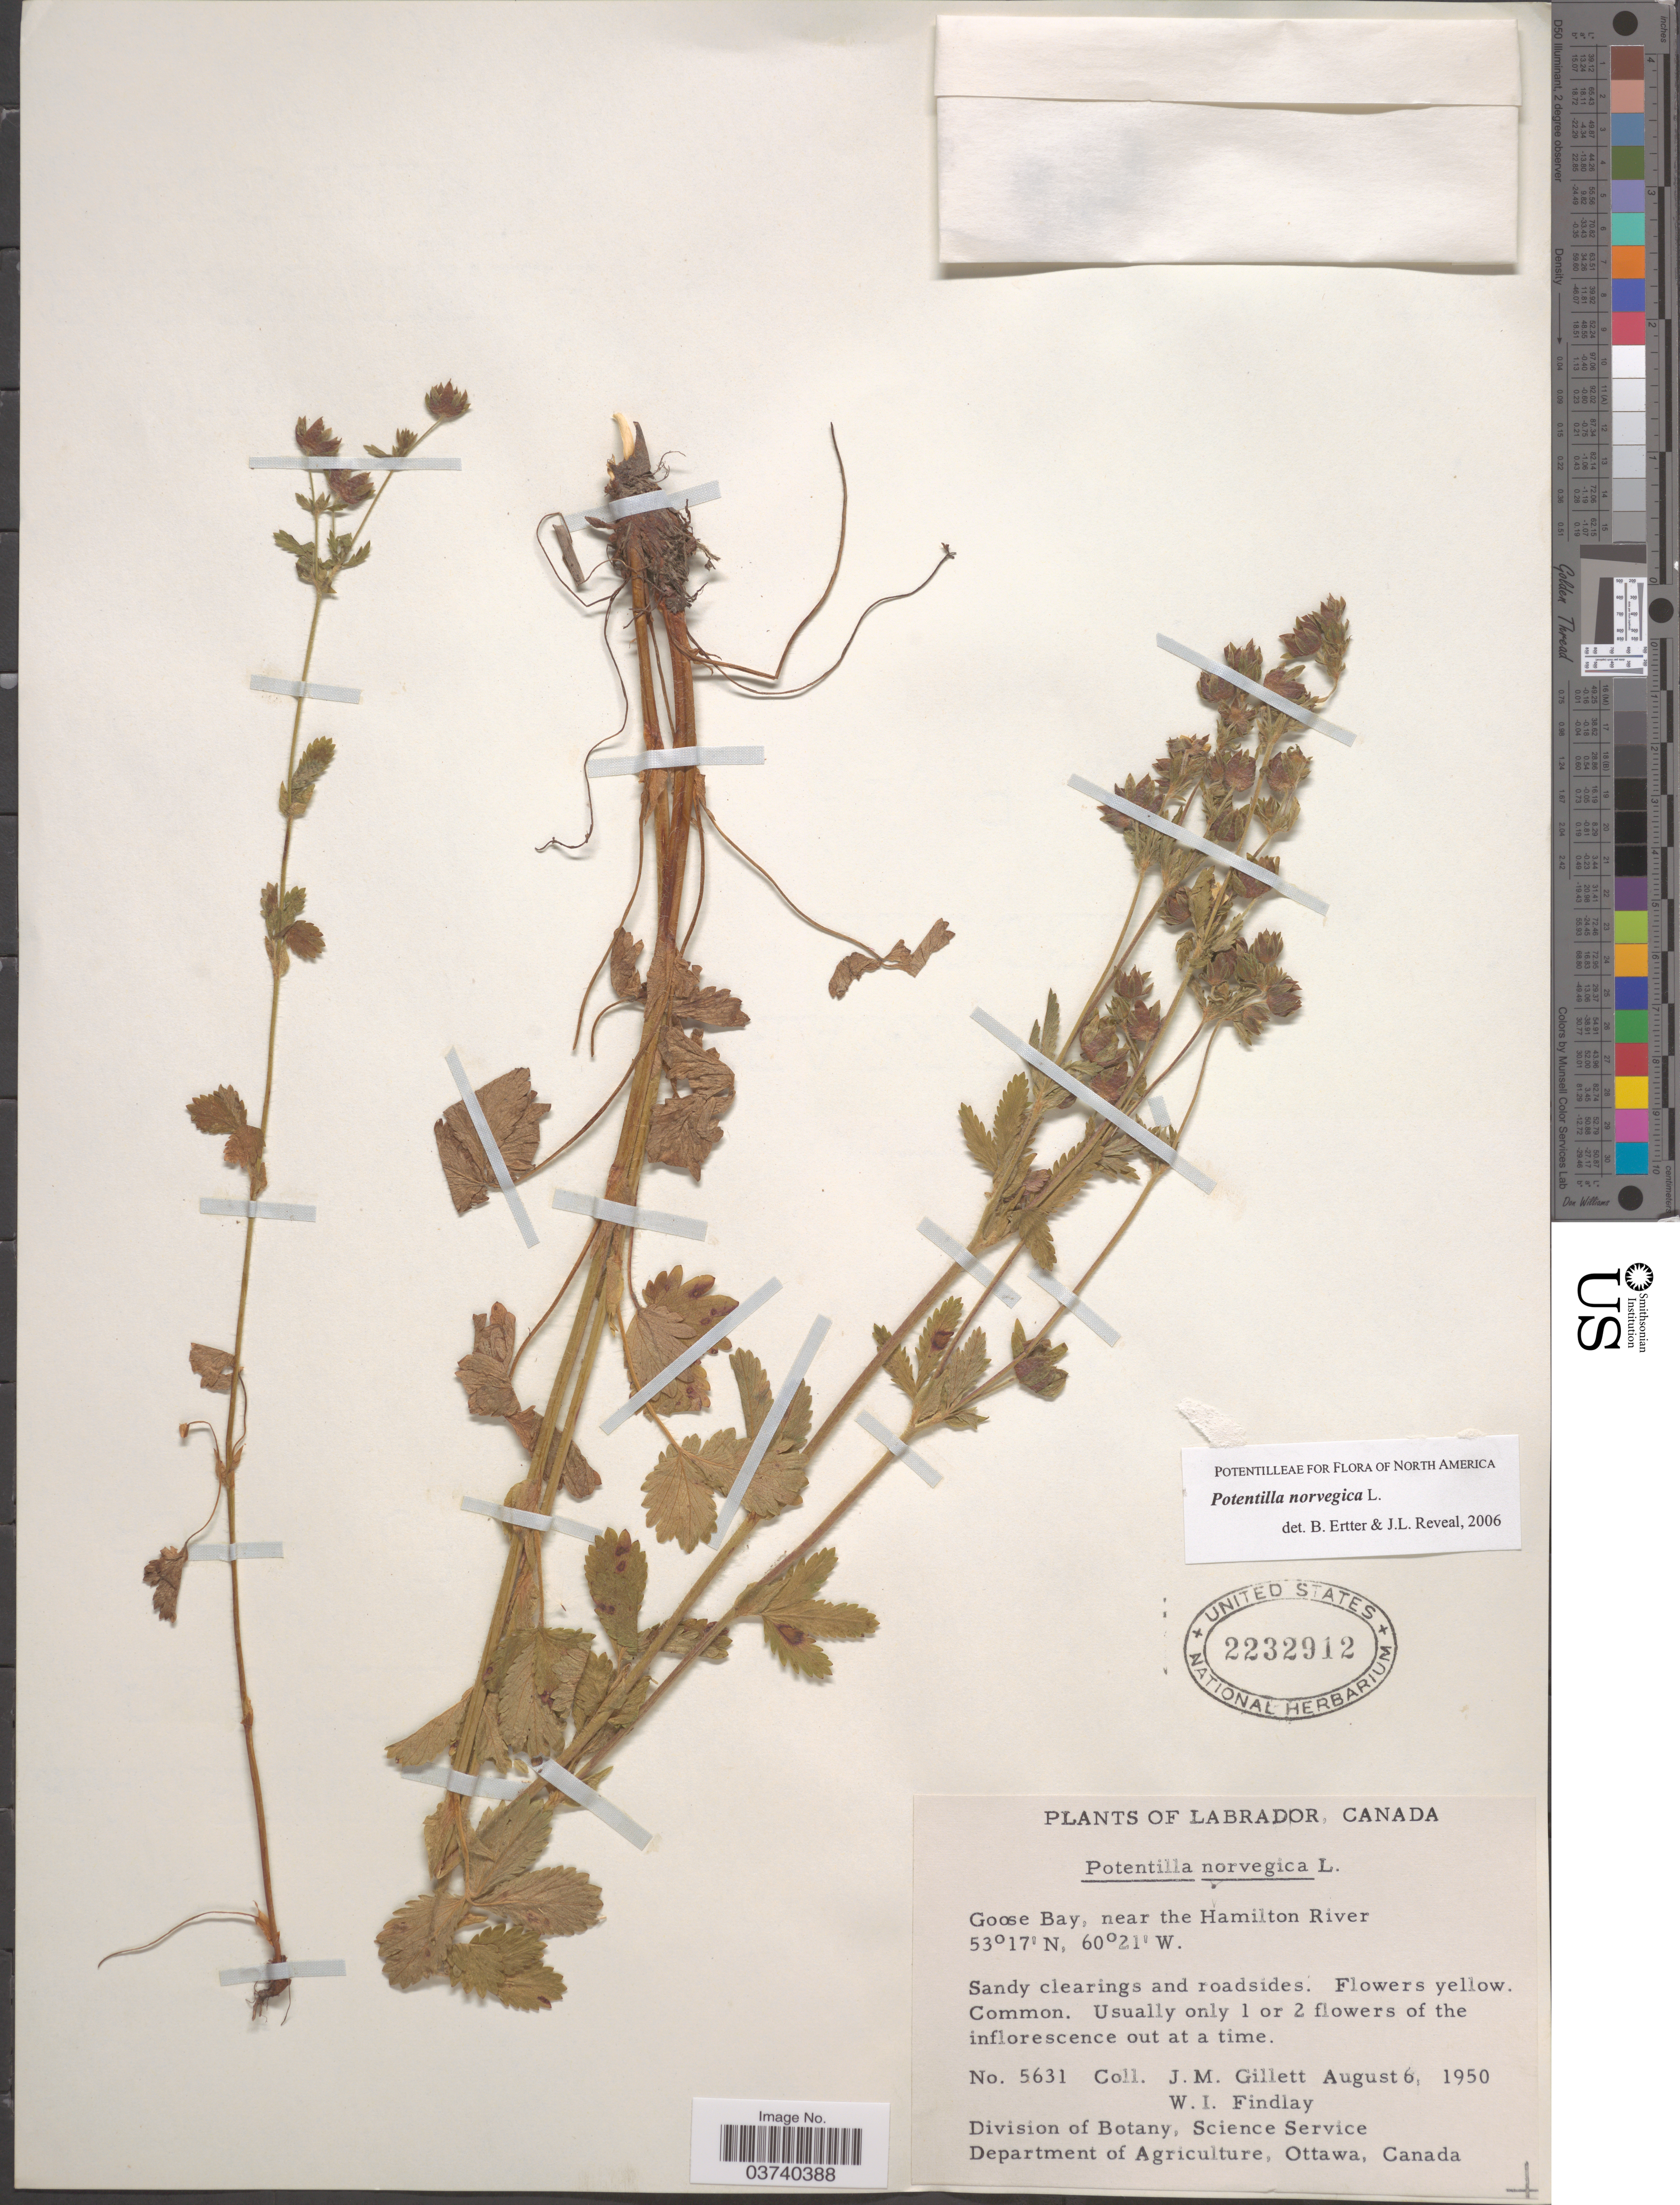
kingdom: Plantae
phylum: Tracheophyta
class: Magnoliopsida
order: Rosales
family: Rosaceae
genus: Potentilla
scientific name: Potentilla norvegica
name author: L.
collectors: J. M. Gillett & W. Findlay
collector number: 5631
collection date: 1950-08-06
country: Canada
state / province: Newfoundland and Labrador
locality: Labrador. Goose Bay, near the Hamilton River.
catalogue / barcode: US 2232912